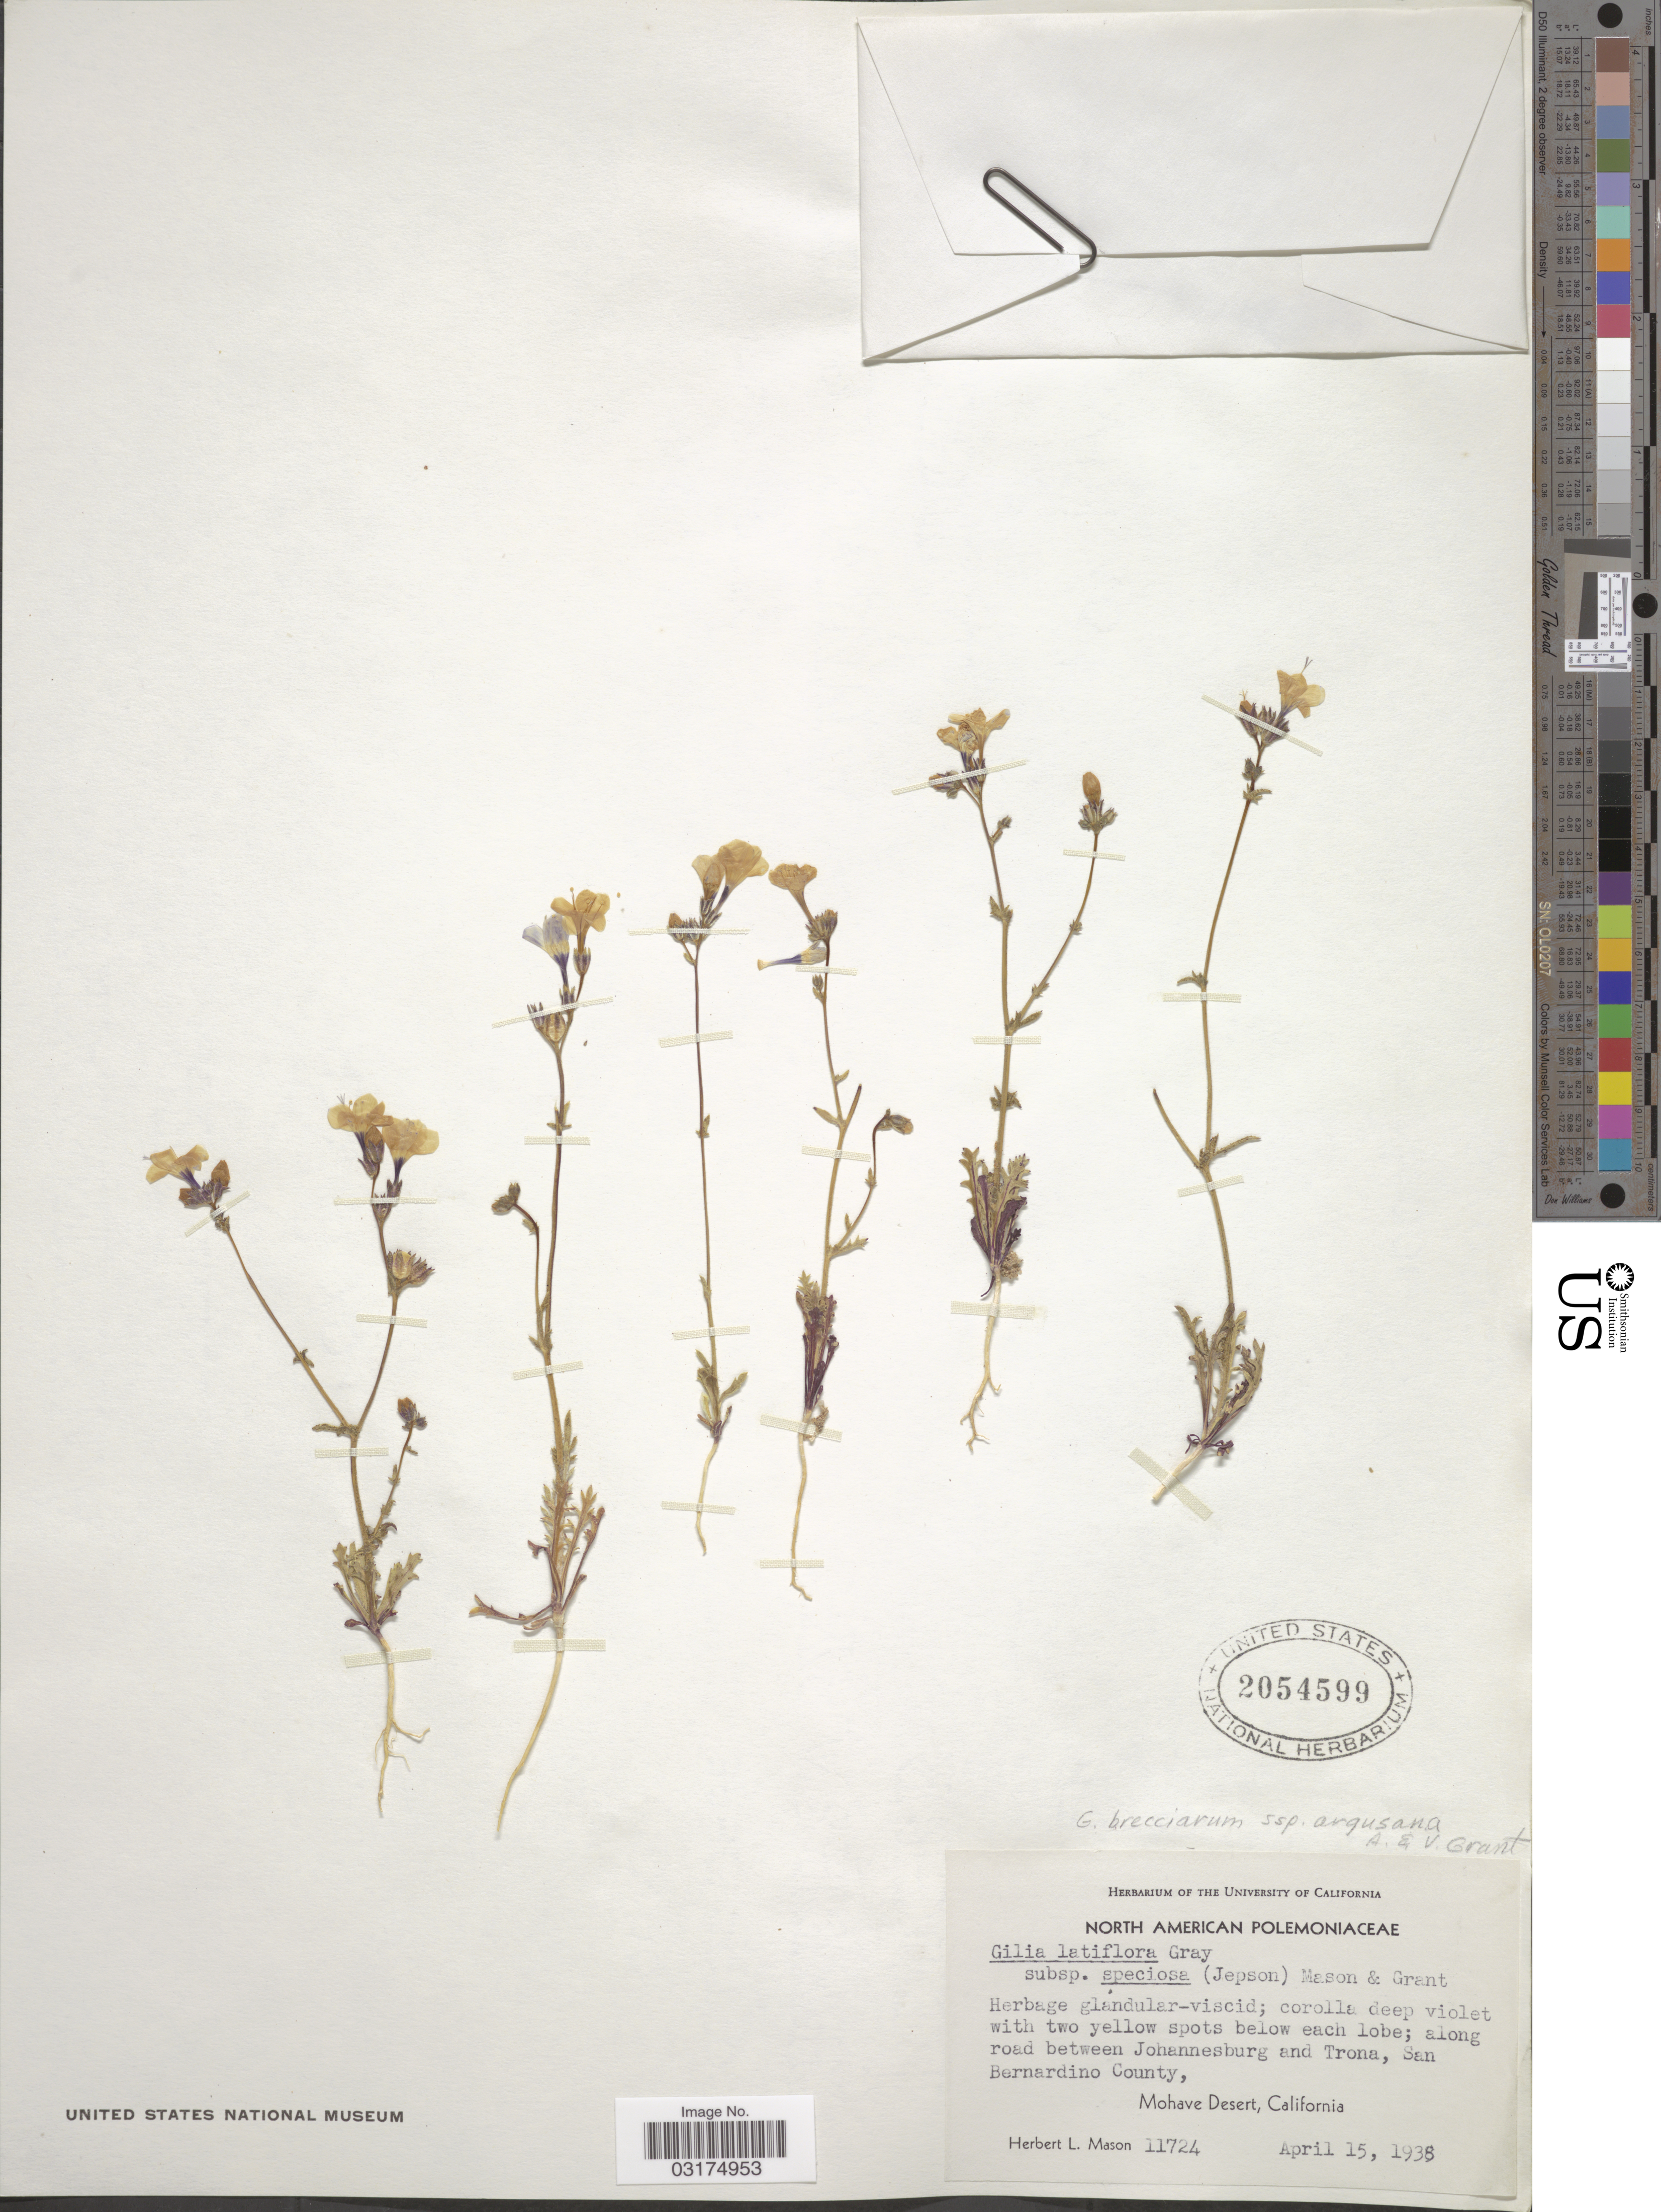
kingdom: Plantae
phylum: Tracheophyta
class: Magnoliopsida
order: Ericales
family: Polemoniaceae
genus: Gilia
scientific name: Gilia sp.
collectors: H. L. Mason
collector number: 11724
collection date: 1938-04-15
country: United States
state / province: California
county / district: San Bernardino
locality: Along road between Johannesburg and Trona, San Bernardino County, Mohave Desert.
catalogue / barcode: US 2054599